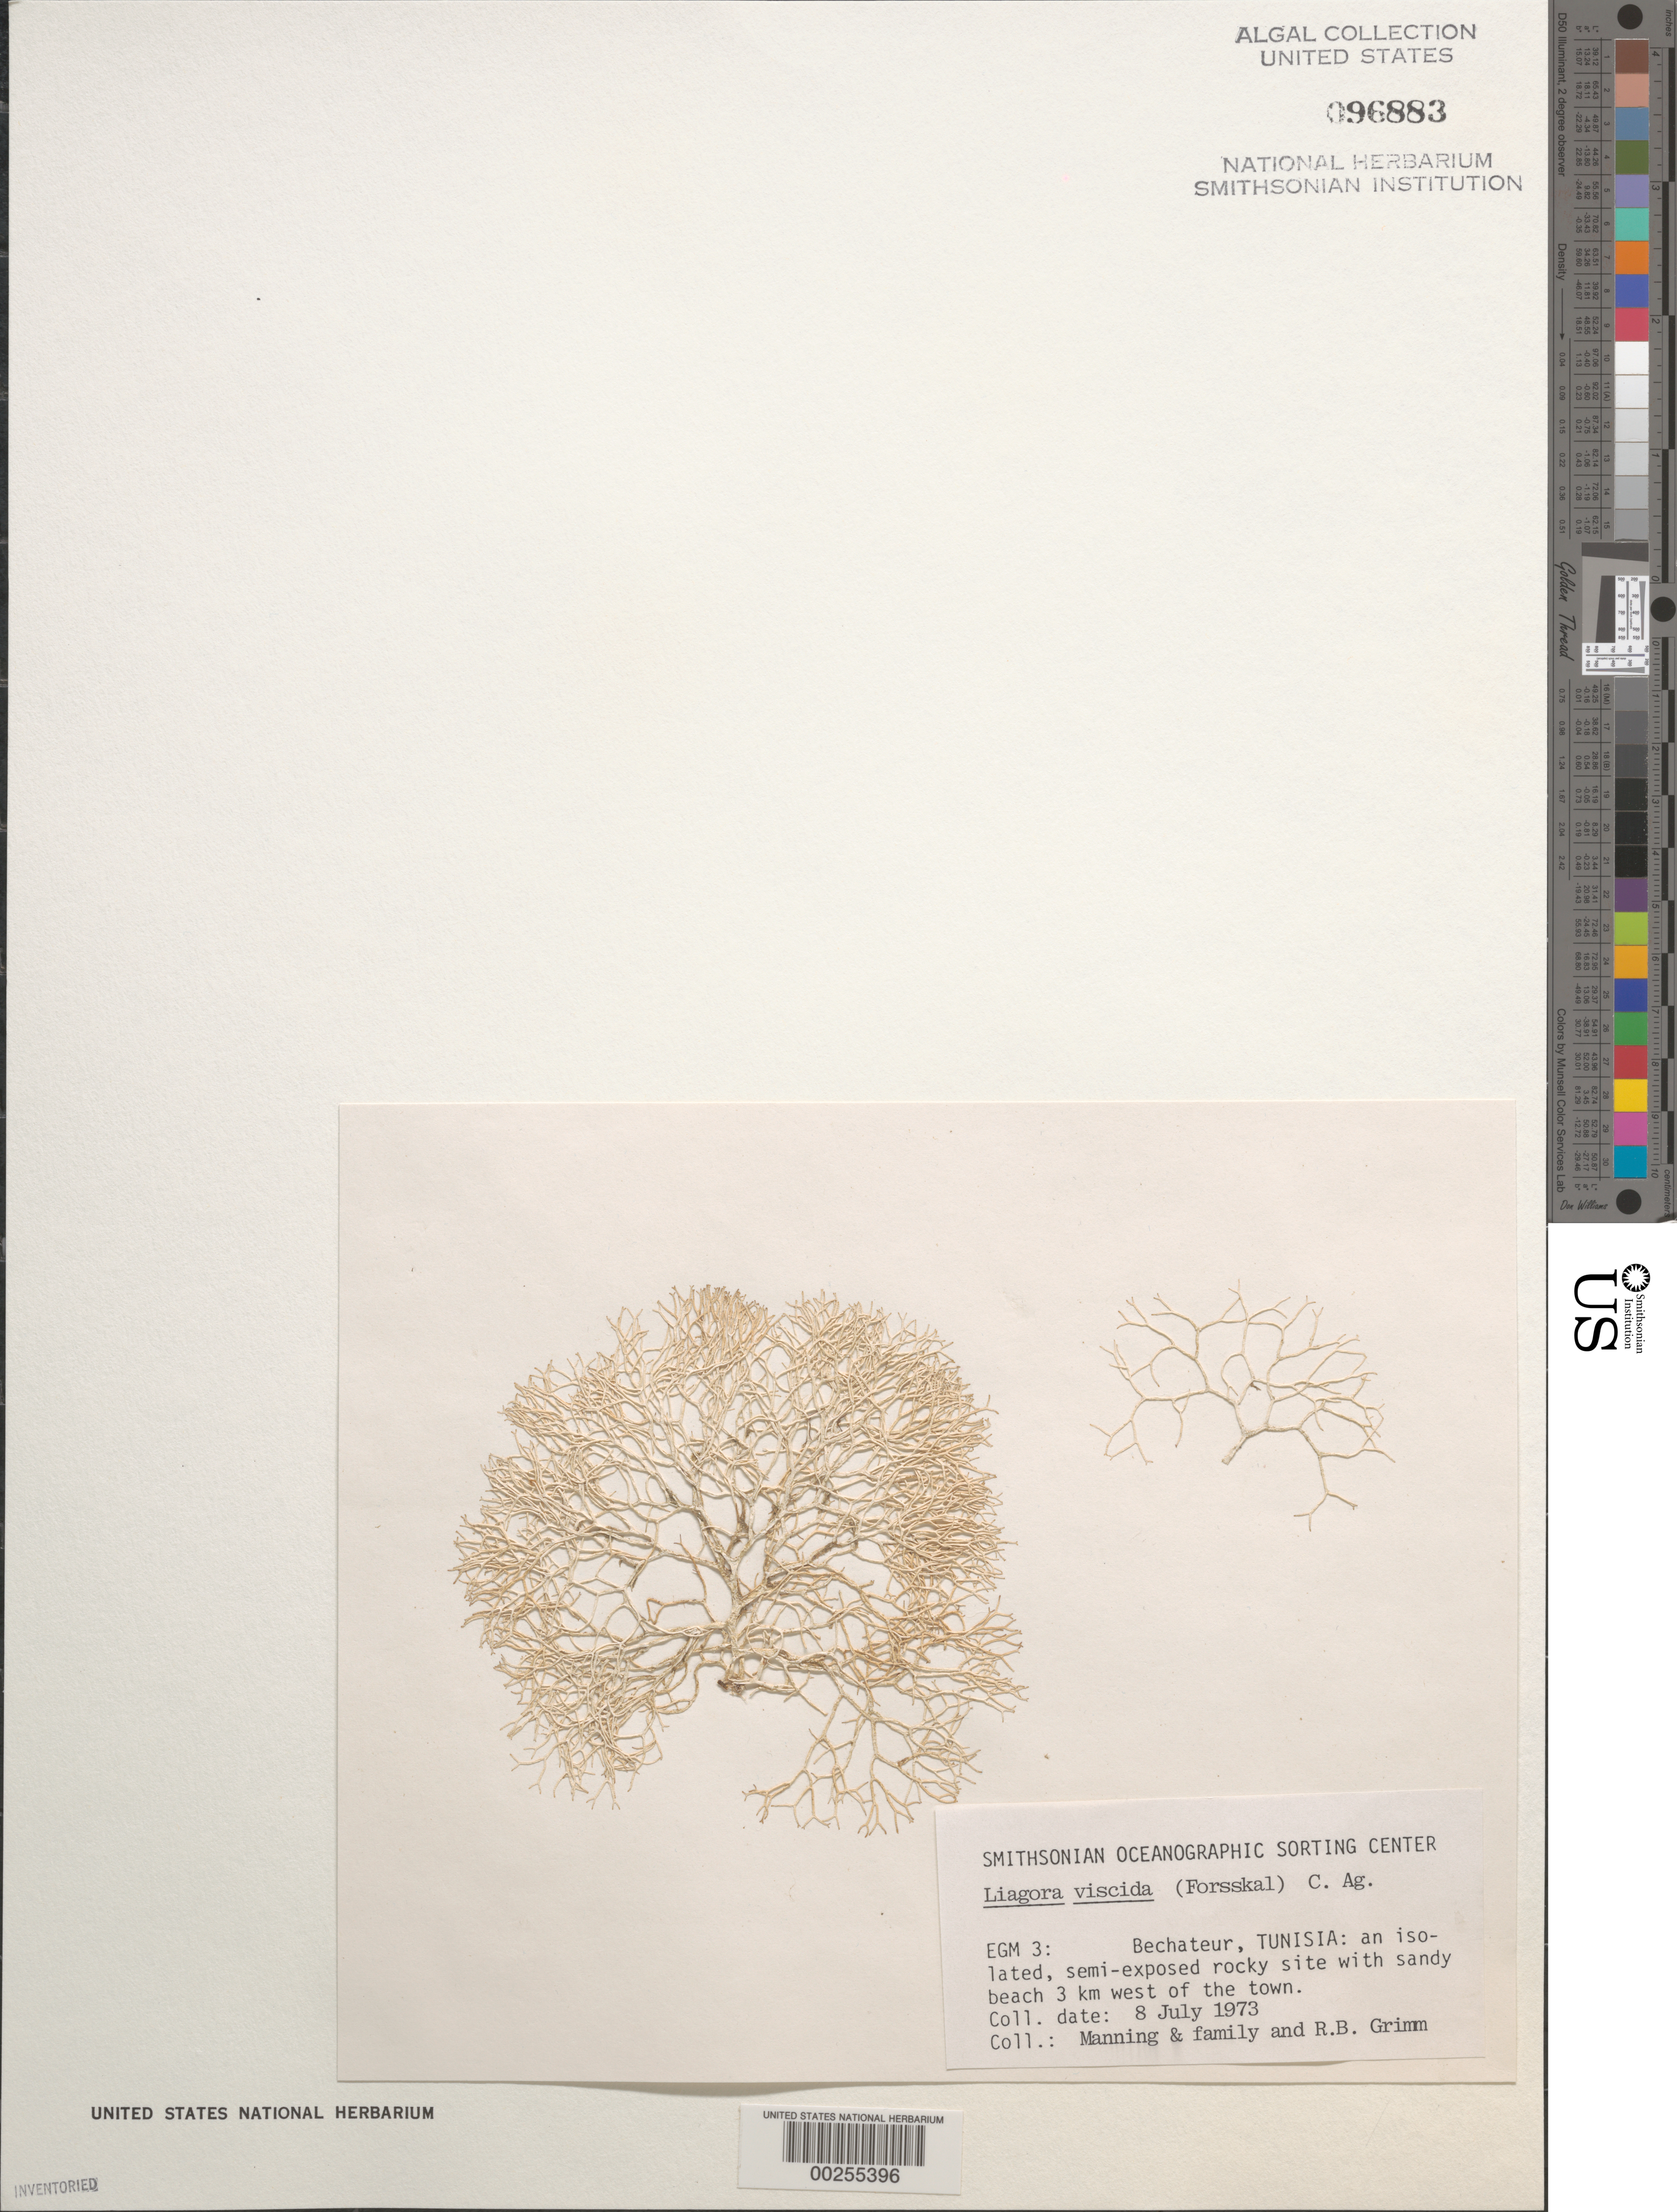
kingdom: Plantae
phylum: Rhodophyta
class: Florideophyceae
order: Nemaliales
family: Liagoraceae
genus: Liagora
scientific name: Liagora viscida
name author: (Forssk.) C. Agardh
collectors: R. Manning, Manning Family & R. Grimm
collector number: EGM 3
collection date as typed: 08 Jul 1973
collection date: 1973-07-08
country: Tunisia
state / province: Bizerte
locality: Three km west of bechateur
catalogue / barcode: US 96883